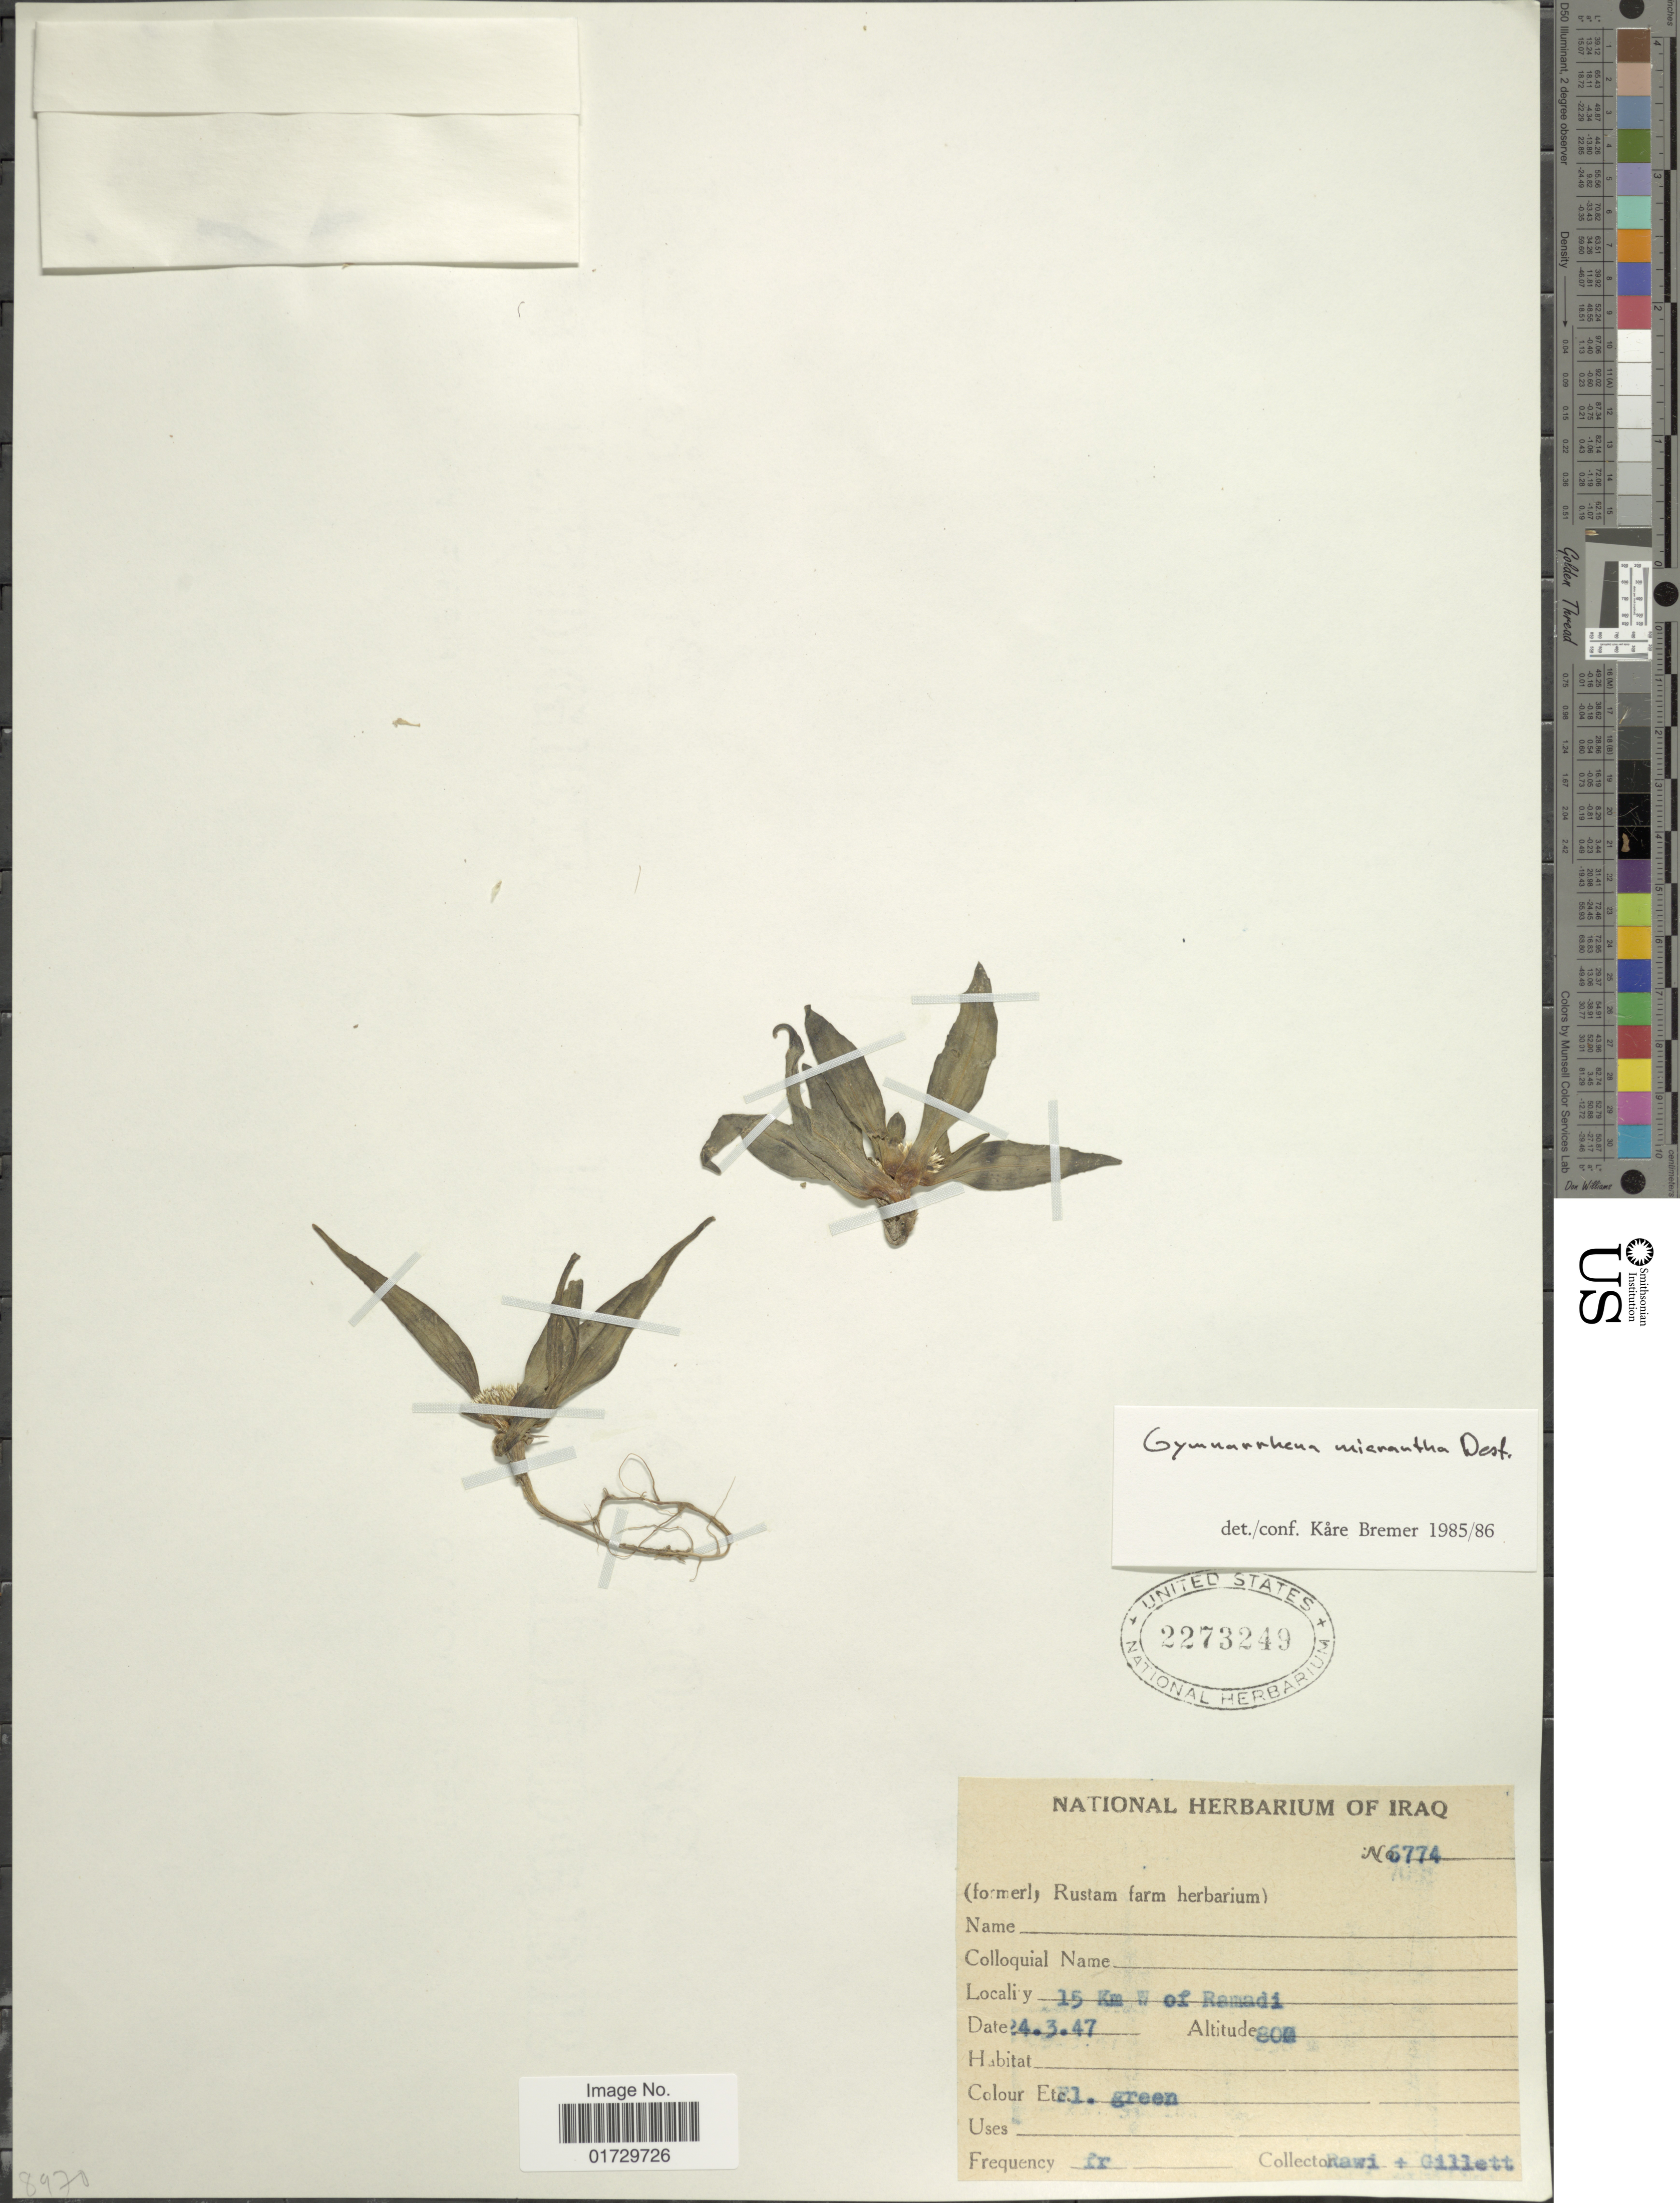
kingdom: Plantae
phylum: Tracheophyta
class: Magnoliopsida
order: Asterales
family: Asteraceae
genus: Gymnarrhena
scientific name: Gymnarrhena micrantha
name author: Desf.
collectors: -. Rawi & Gillett, --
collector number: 6774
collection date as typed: Transcribed d/m/y: 24/3/47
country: Iraq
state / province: Al Anbar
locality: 15 km W of Ramadi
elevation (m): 80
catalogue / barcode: US 2273249